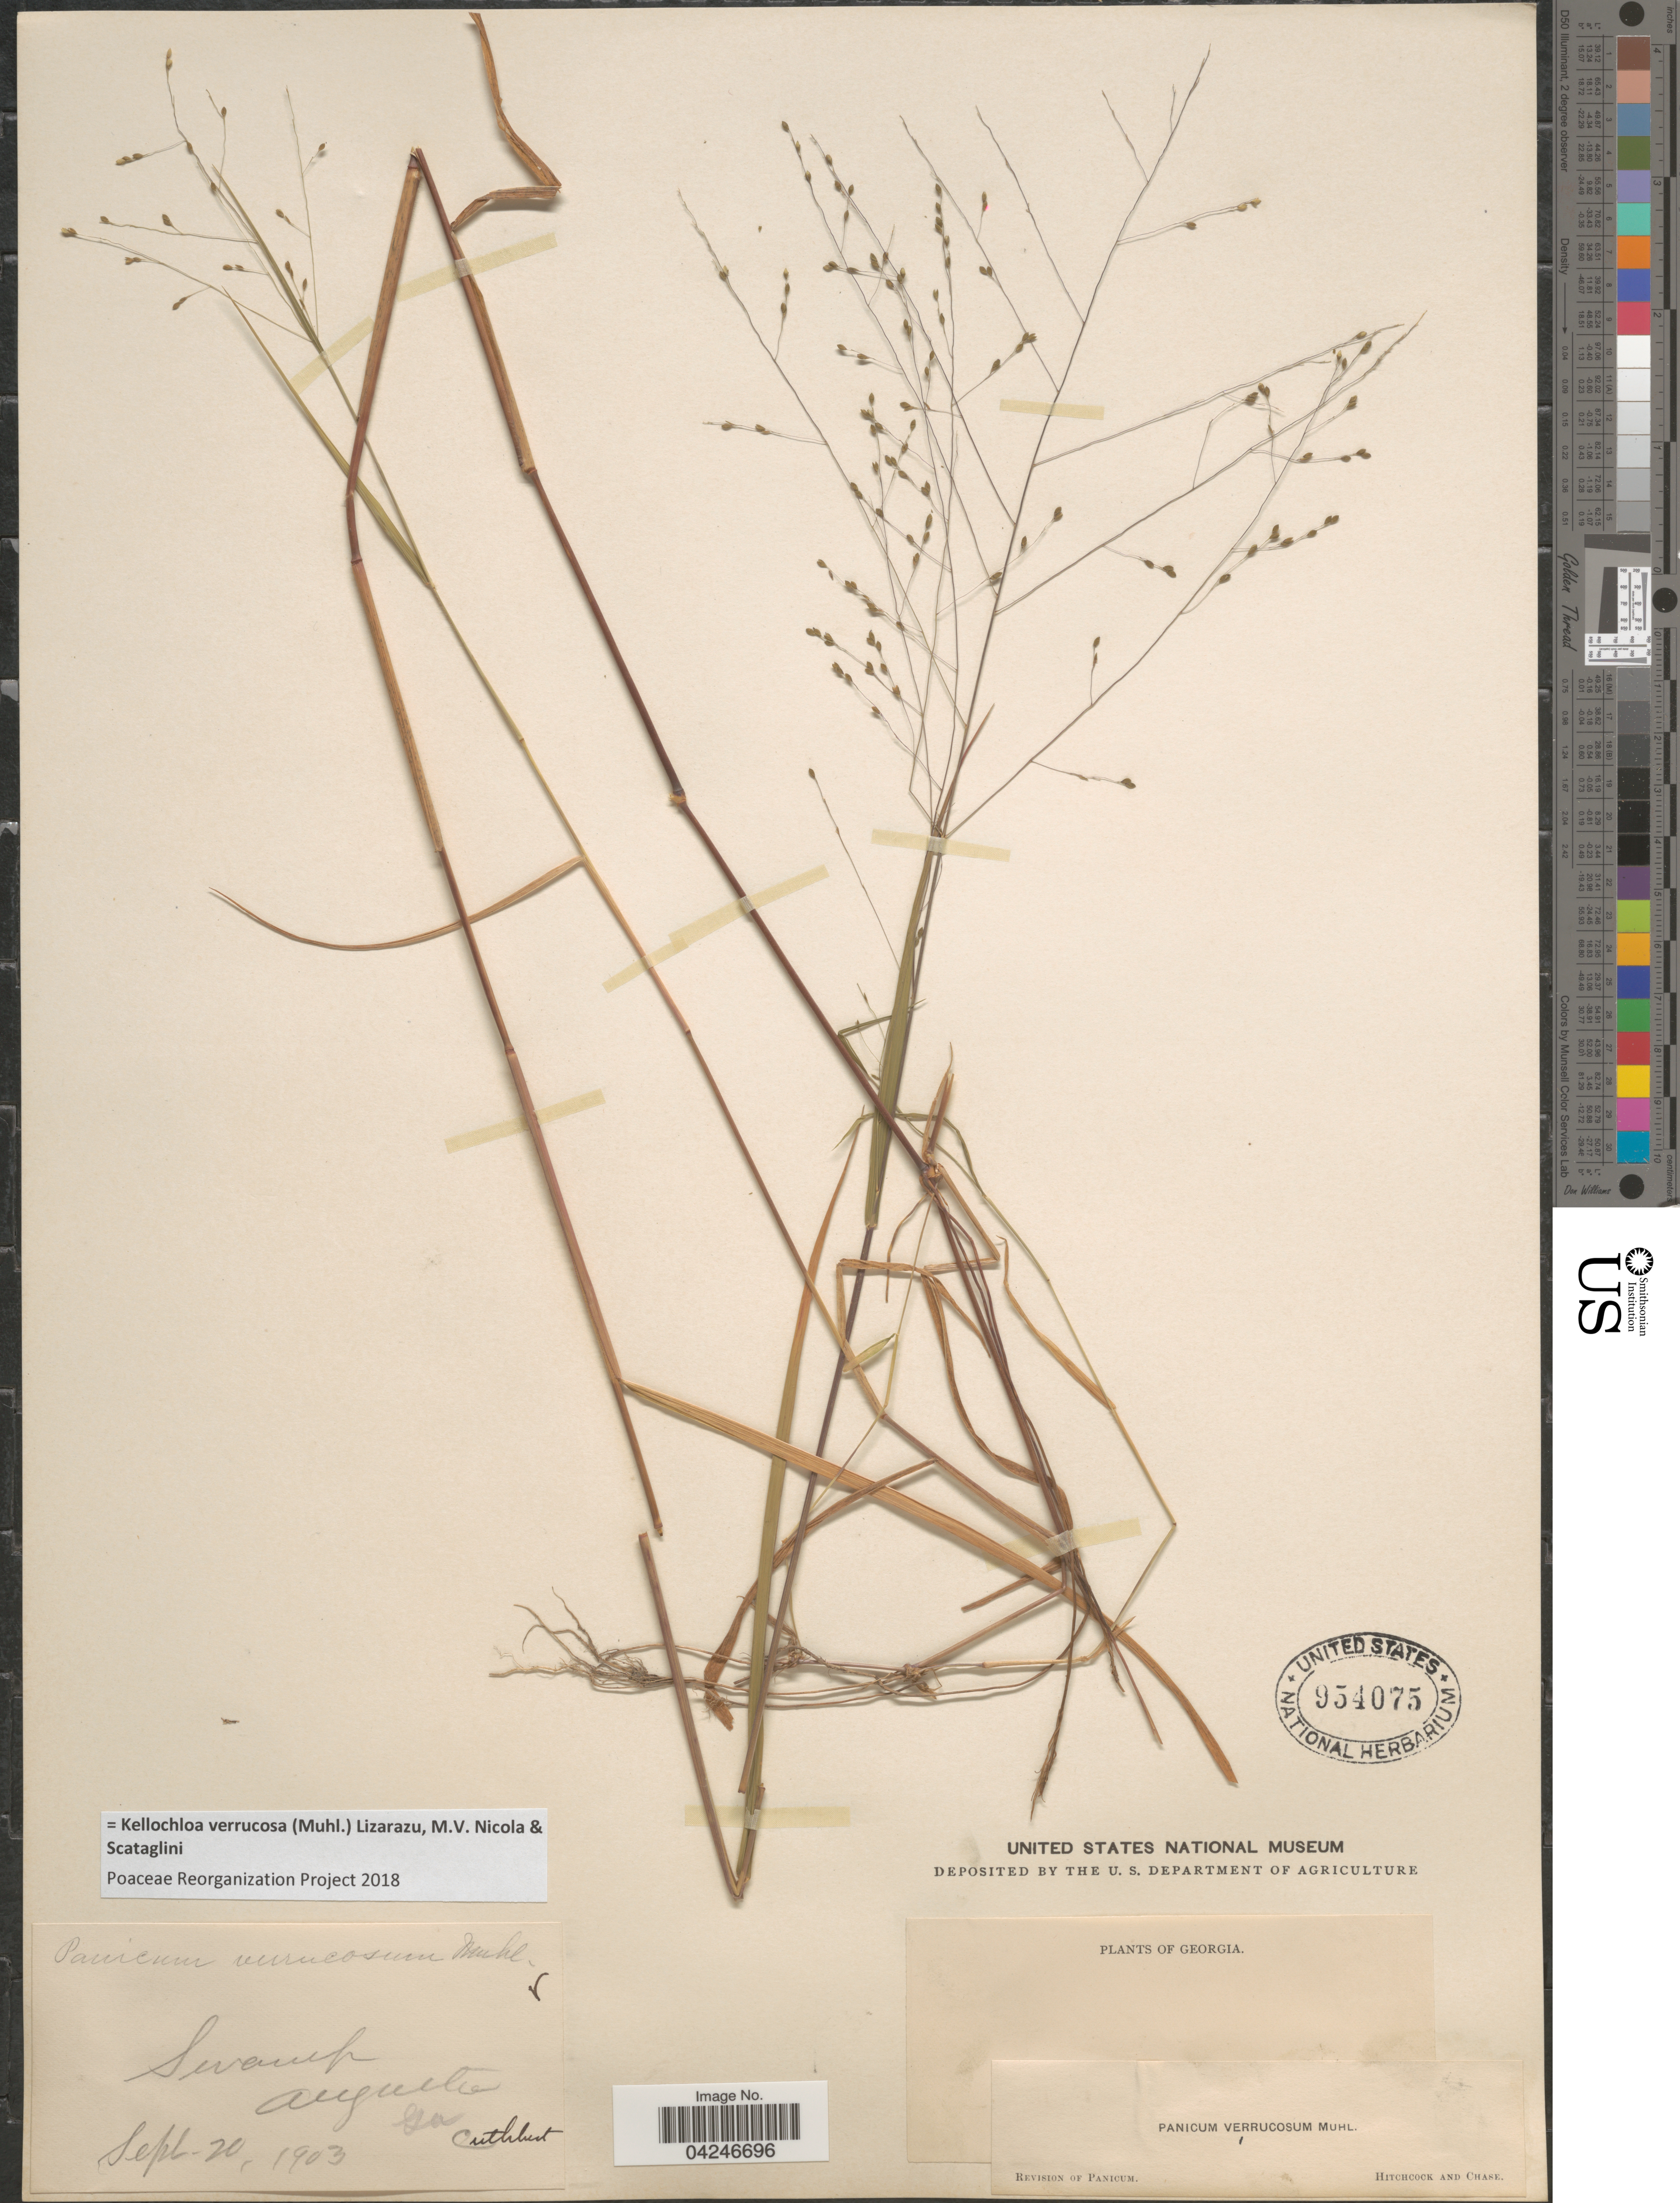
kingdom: Plantae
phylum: Tracheophyta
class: Liliopsida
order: Poales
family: Poaceae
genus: Kellochloa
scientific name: Kellochloa verrucosa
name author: (Muhl.) Lizarazu et al.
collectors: Cuthbert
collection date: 1903-09-20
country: United States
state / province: Georgia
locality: Augusta.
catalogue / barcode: US 954075